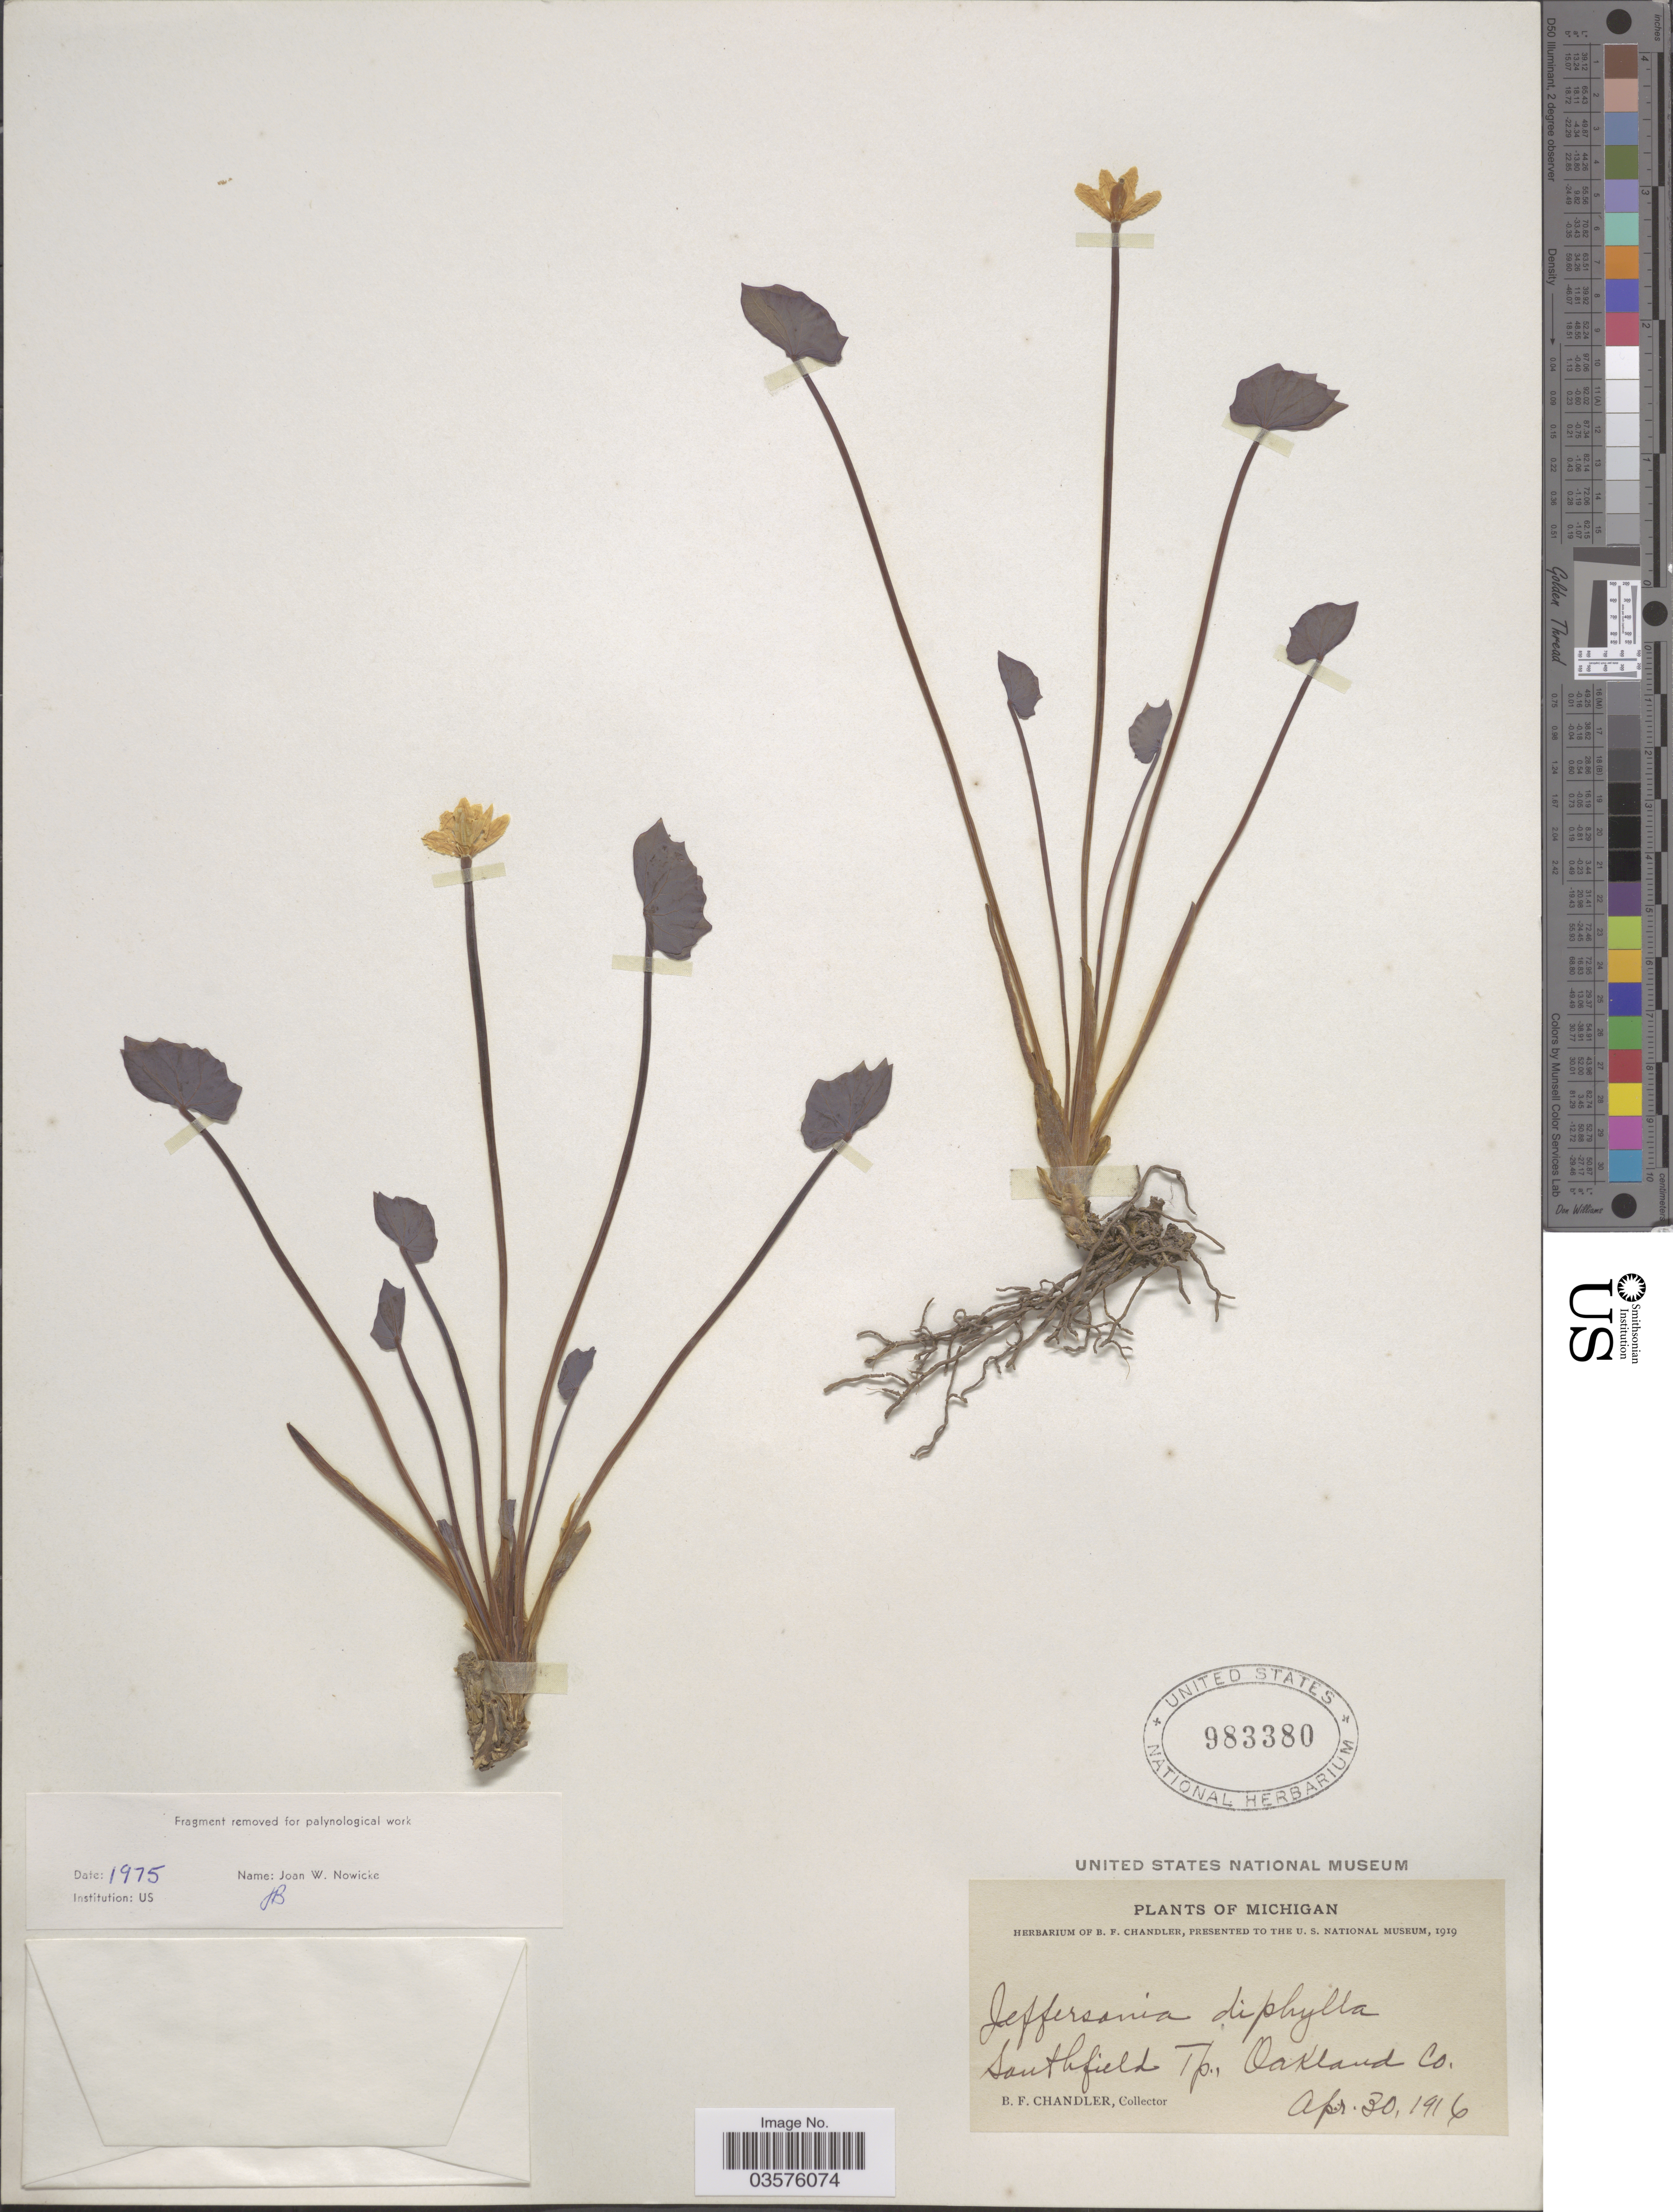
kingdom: Plantae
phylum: Tracheophyta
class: Magnoliopsida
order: Ranunculales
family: Berberidaceae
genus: Jeffersonia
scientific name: Jeffersonia diphylla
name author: (L.) Pers.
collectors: B. F. Chandler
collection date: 1916-04-30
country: United States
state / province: Michigan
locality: Southfield Tp., Oakland Co.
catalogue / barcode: US 983380